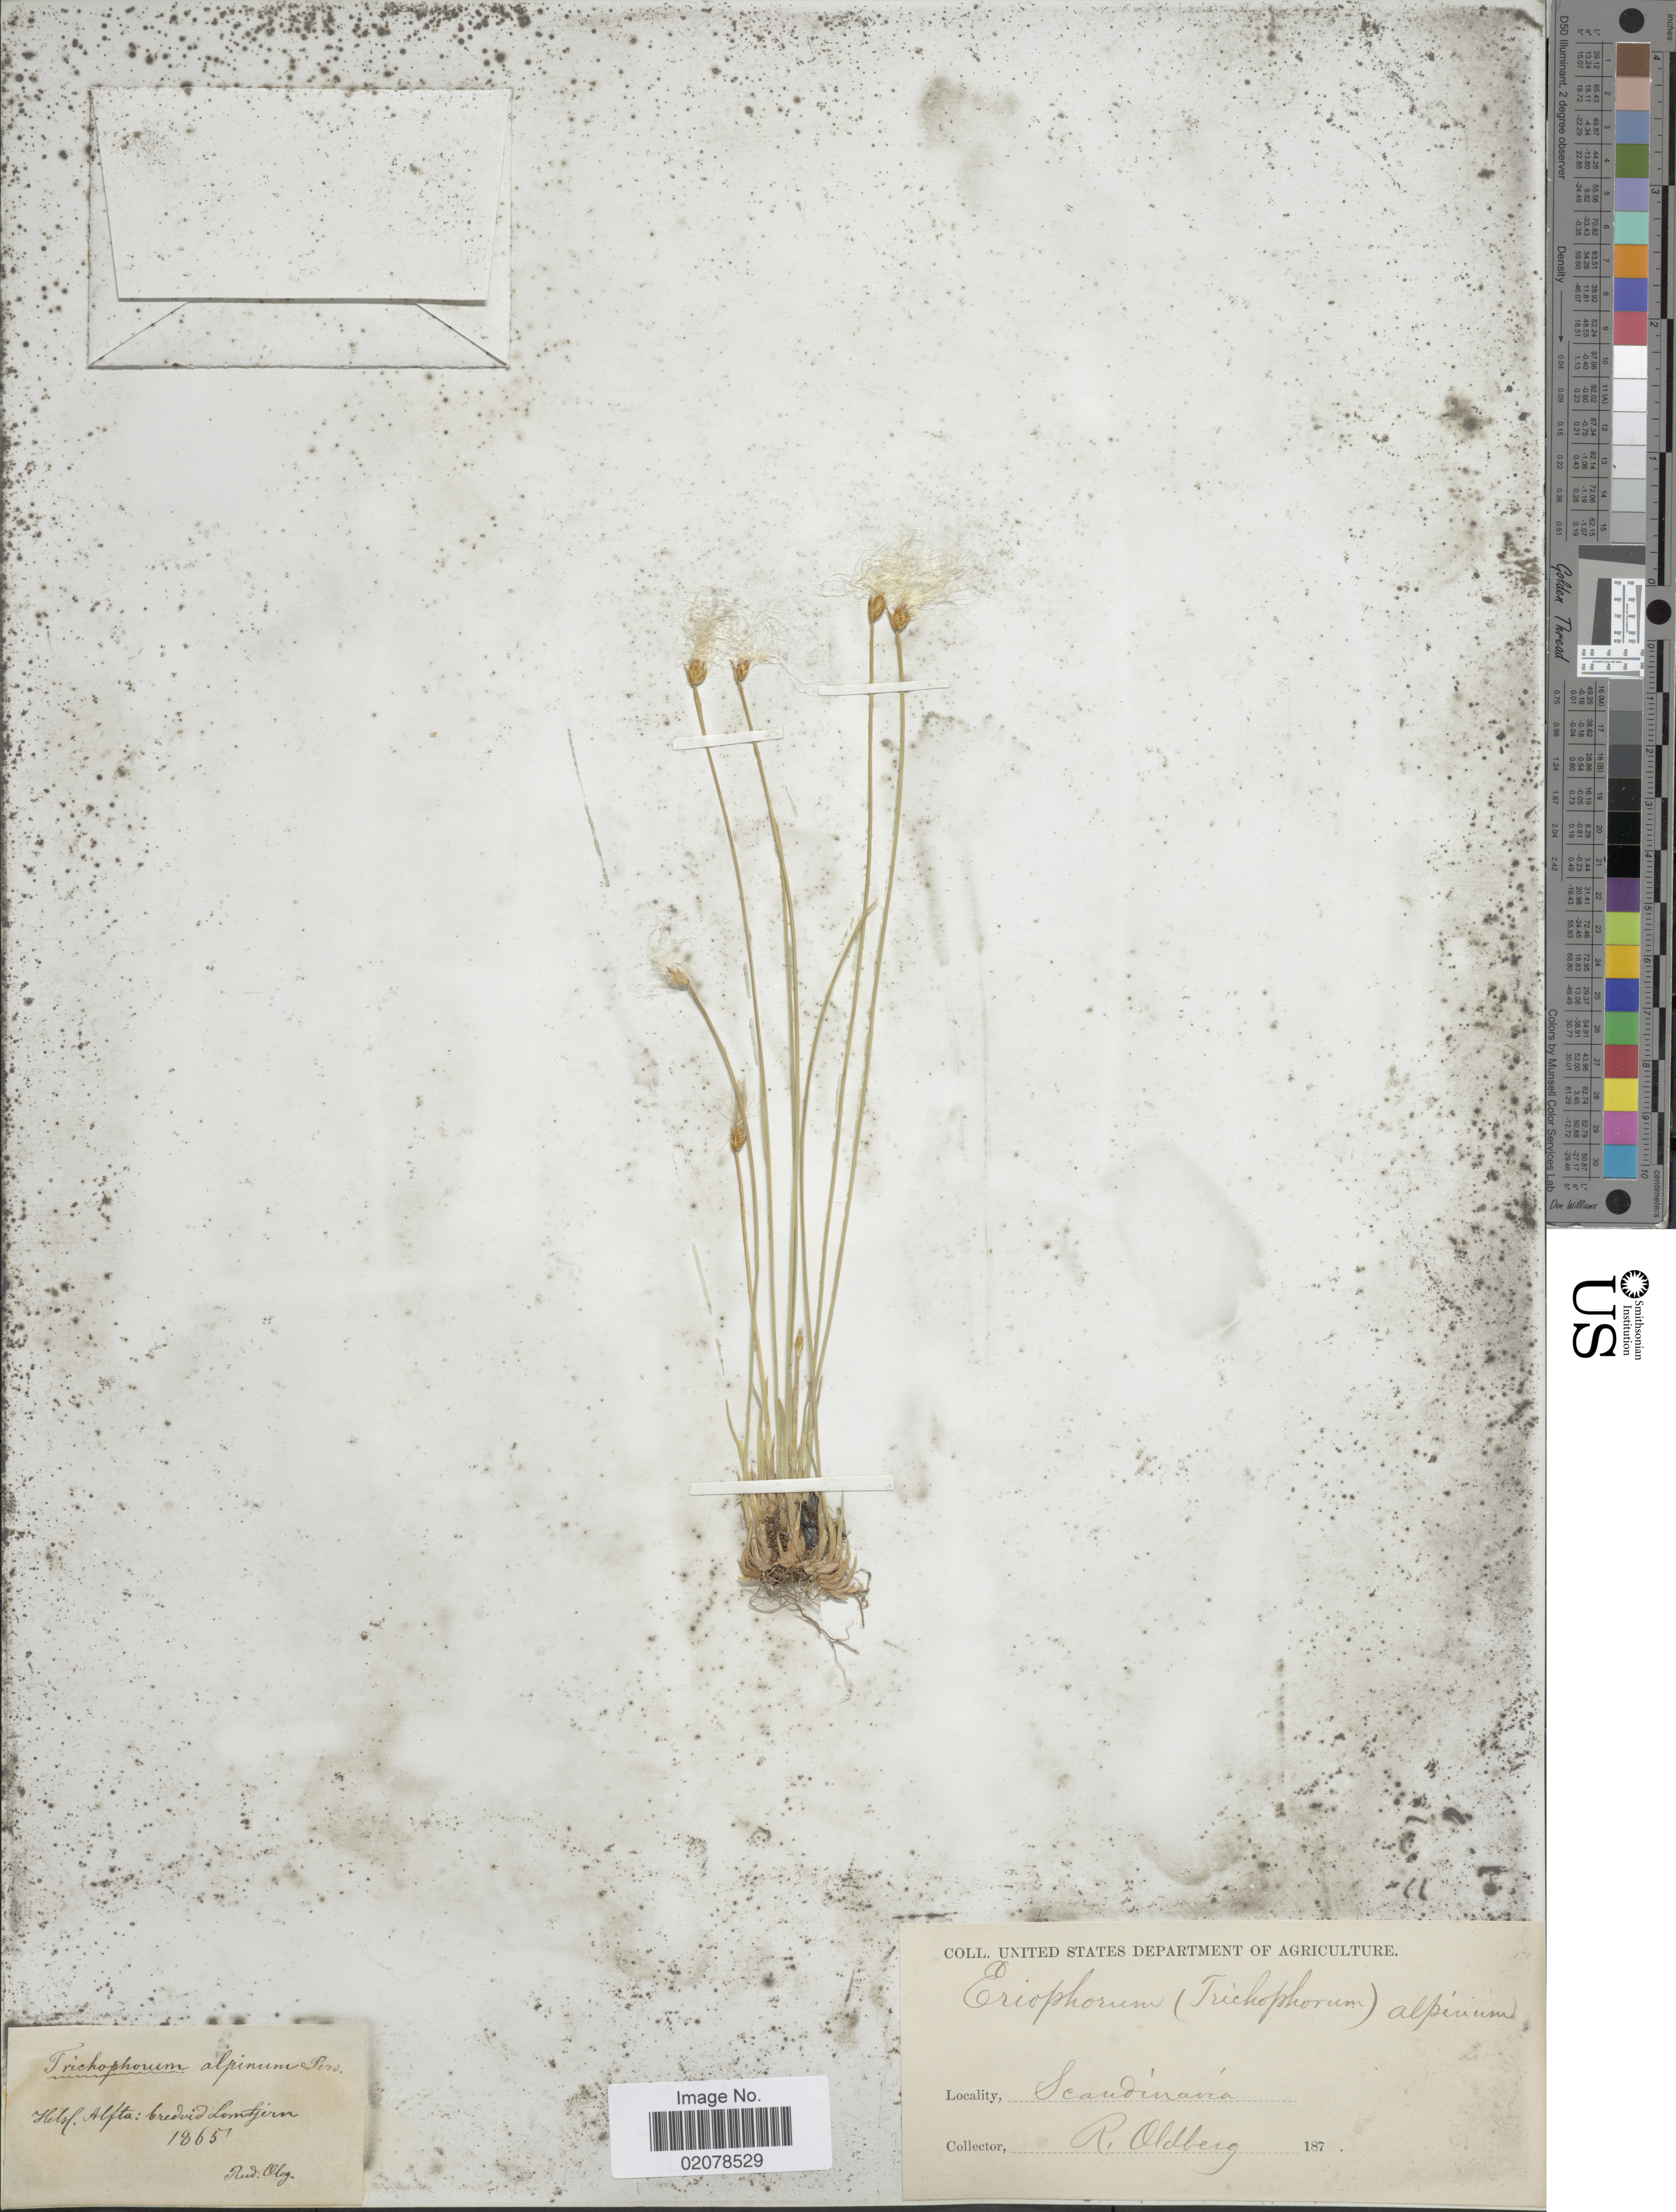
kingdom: Plantae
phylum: Tracheophyta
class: Liliopsida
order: Poales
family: Cyperaceae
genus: Trichophorum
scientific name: Trichophorum alpinum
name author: (L.) Pers.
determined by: Strong, M. T., (US), Smithsonian Institution - National Museum of Natural History (UNITED STATES)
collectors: R. Oldberg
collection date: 1865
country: Sweden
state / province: Gävleborg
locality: Alfta: bredvid Lomtjarn, Scandinavia.